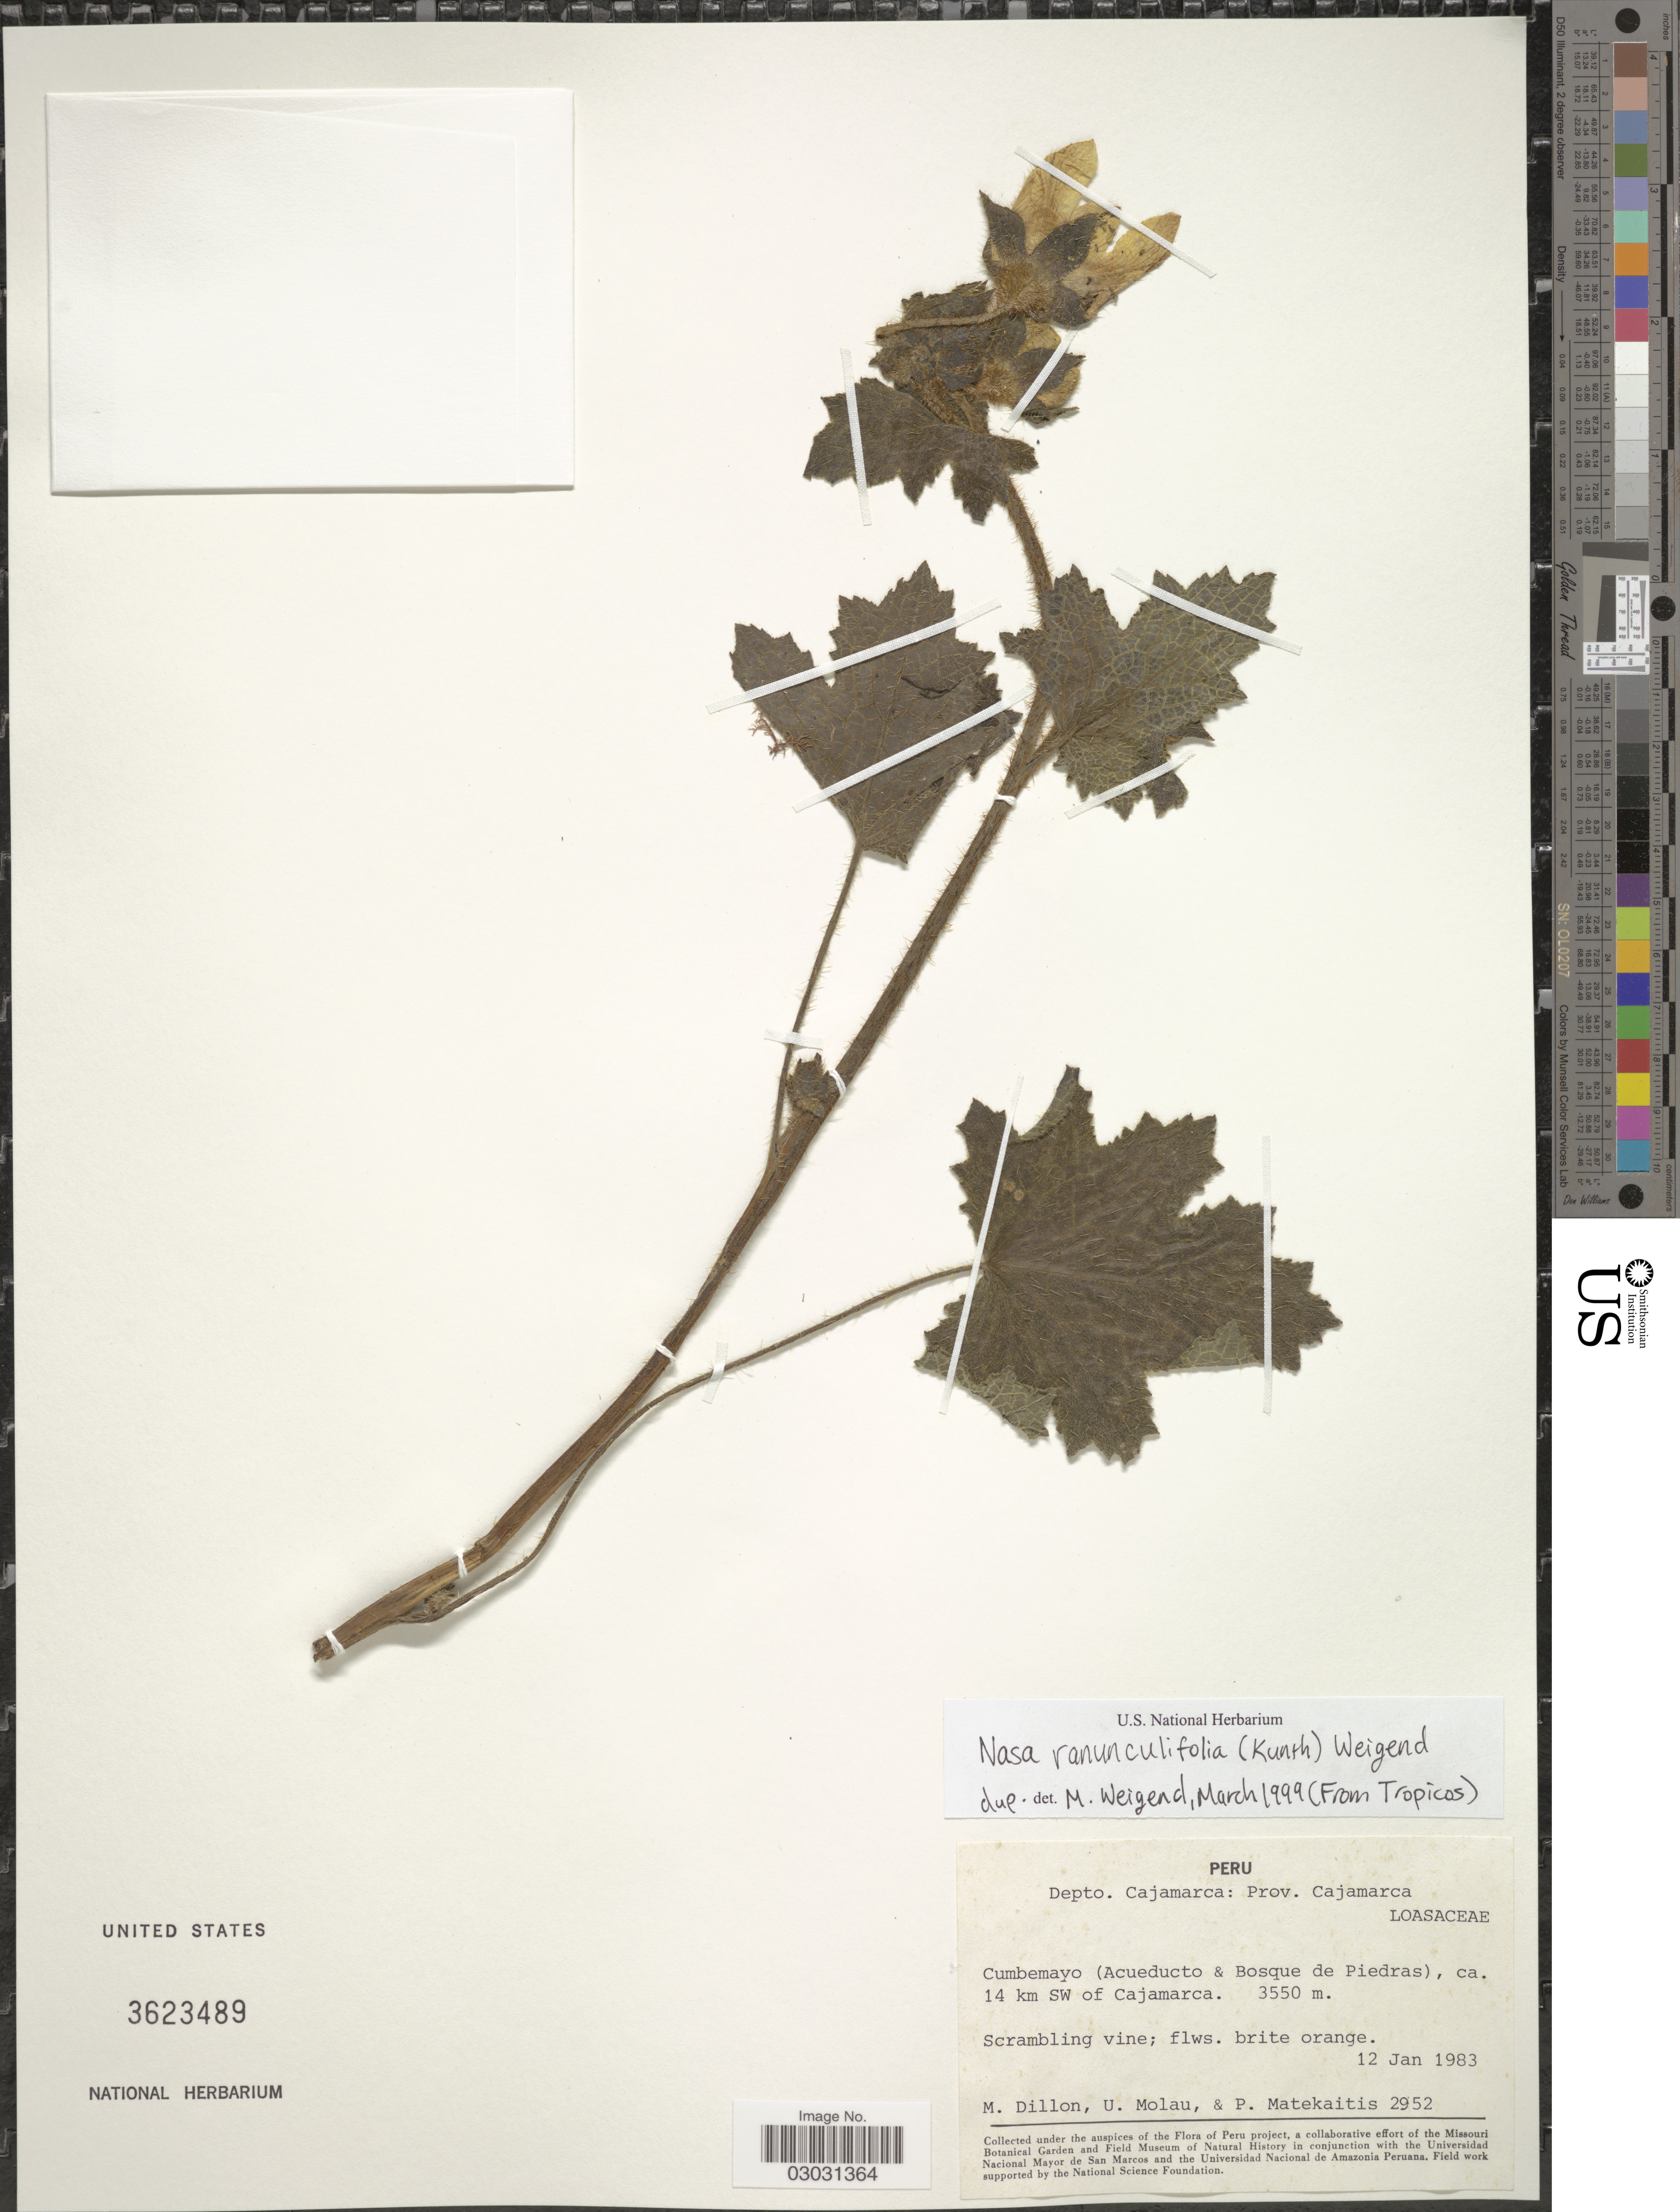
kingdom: Plantae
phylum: Tracheophyta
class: Magnoliopsida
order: Cornales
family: Loasaceae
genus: Nasa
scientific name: Nasa ranunculifolia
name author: (Kunth) Weigend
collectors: M. O. Dillon, U. Molau & P. Matekaitis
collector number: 2952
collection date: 1983-01-12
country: Peru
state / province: Cajamarca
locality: Depto. Cajamarca: Prov. Cajamarca. Cumbemayo (Acueducto & Bosque de Piedras), ca. 14 km SW of Cajamarca.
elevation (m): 3550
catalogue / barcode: US 623489